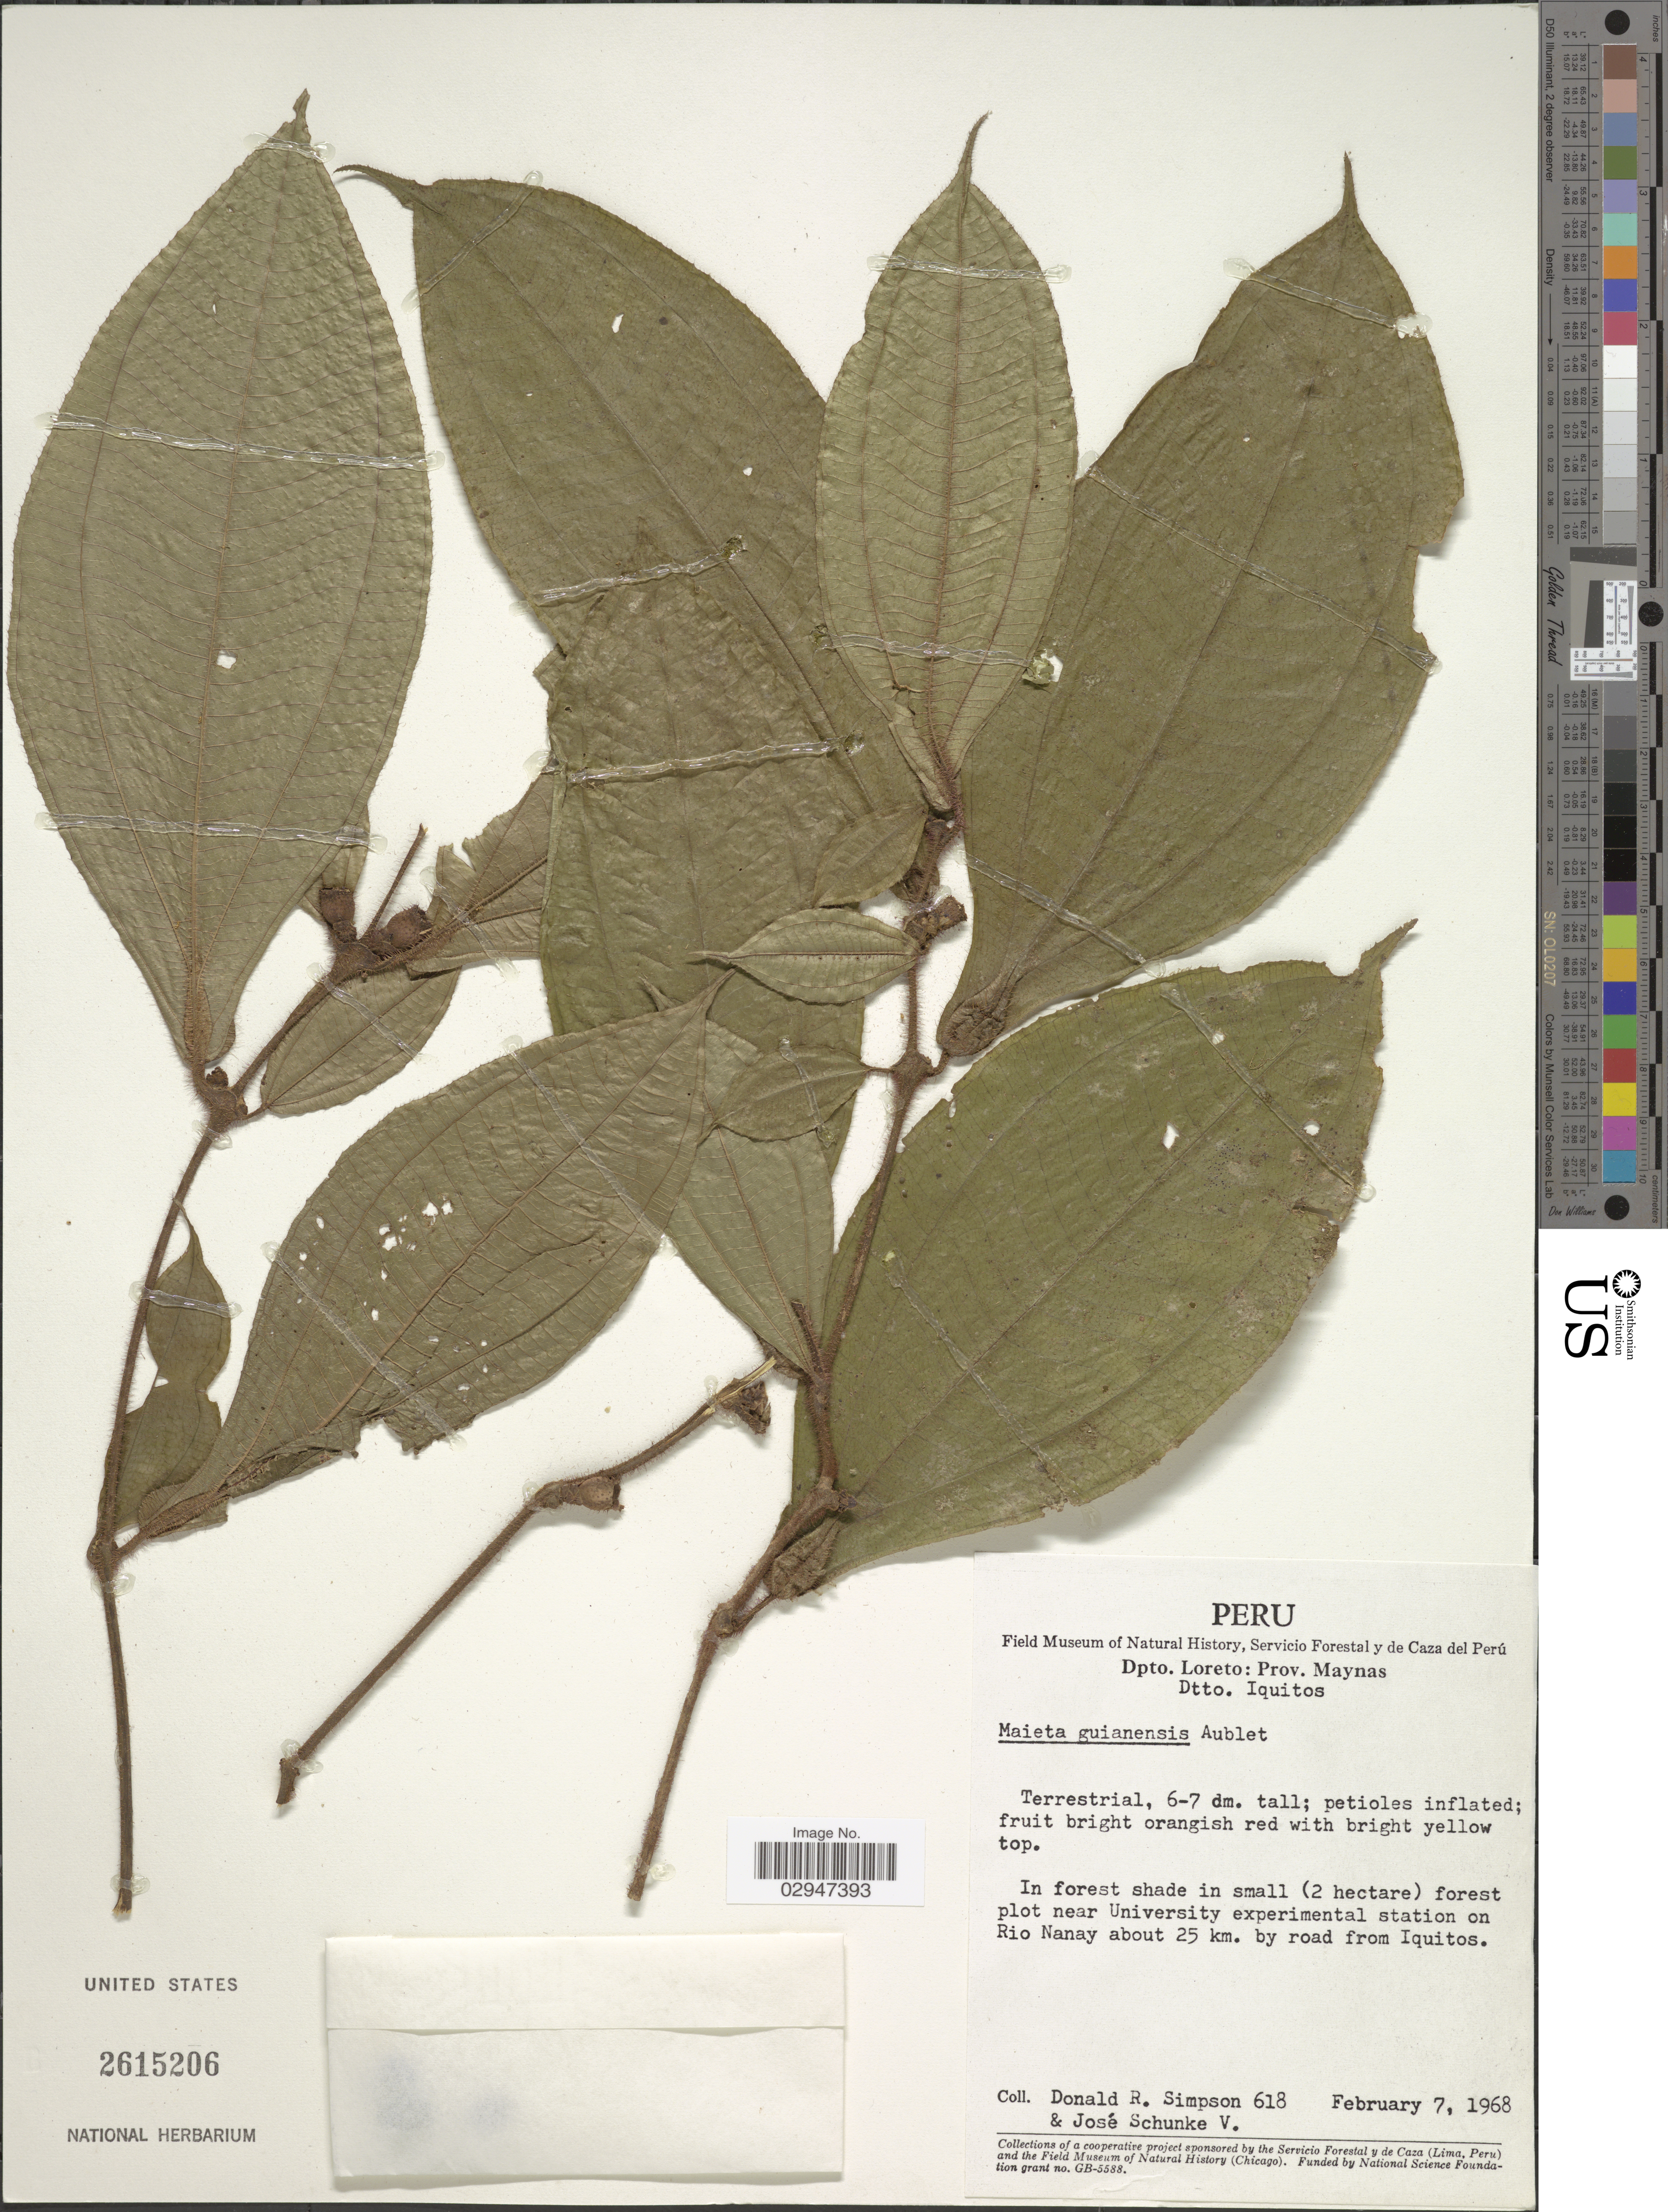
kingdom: Plantae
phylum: Tracheophyta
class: Magnoliopsida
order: Myrtales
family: Melastomataceae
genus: Maieta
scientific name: Maieta guianensis var. guianensis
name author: Aubl.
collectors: D. R. Simpson & J. Schunke Vigo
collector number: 618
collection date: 1968-02-07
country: Peru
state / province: Loreto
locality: Dpto. Loreto: Prov. Maynas. Dtto. Iquitos. In forest shade in small (2 hectare) forest plot near University experimental station on Rio Nanay about 25 km. by road from Iquitos.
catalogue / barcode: US 2615206